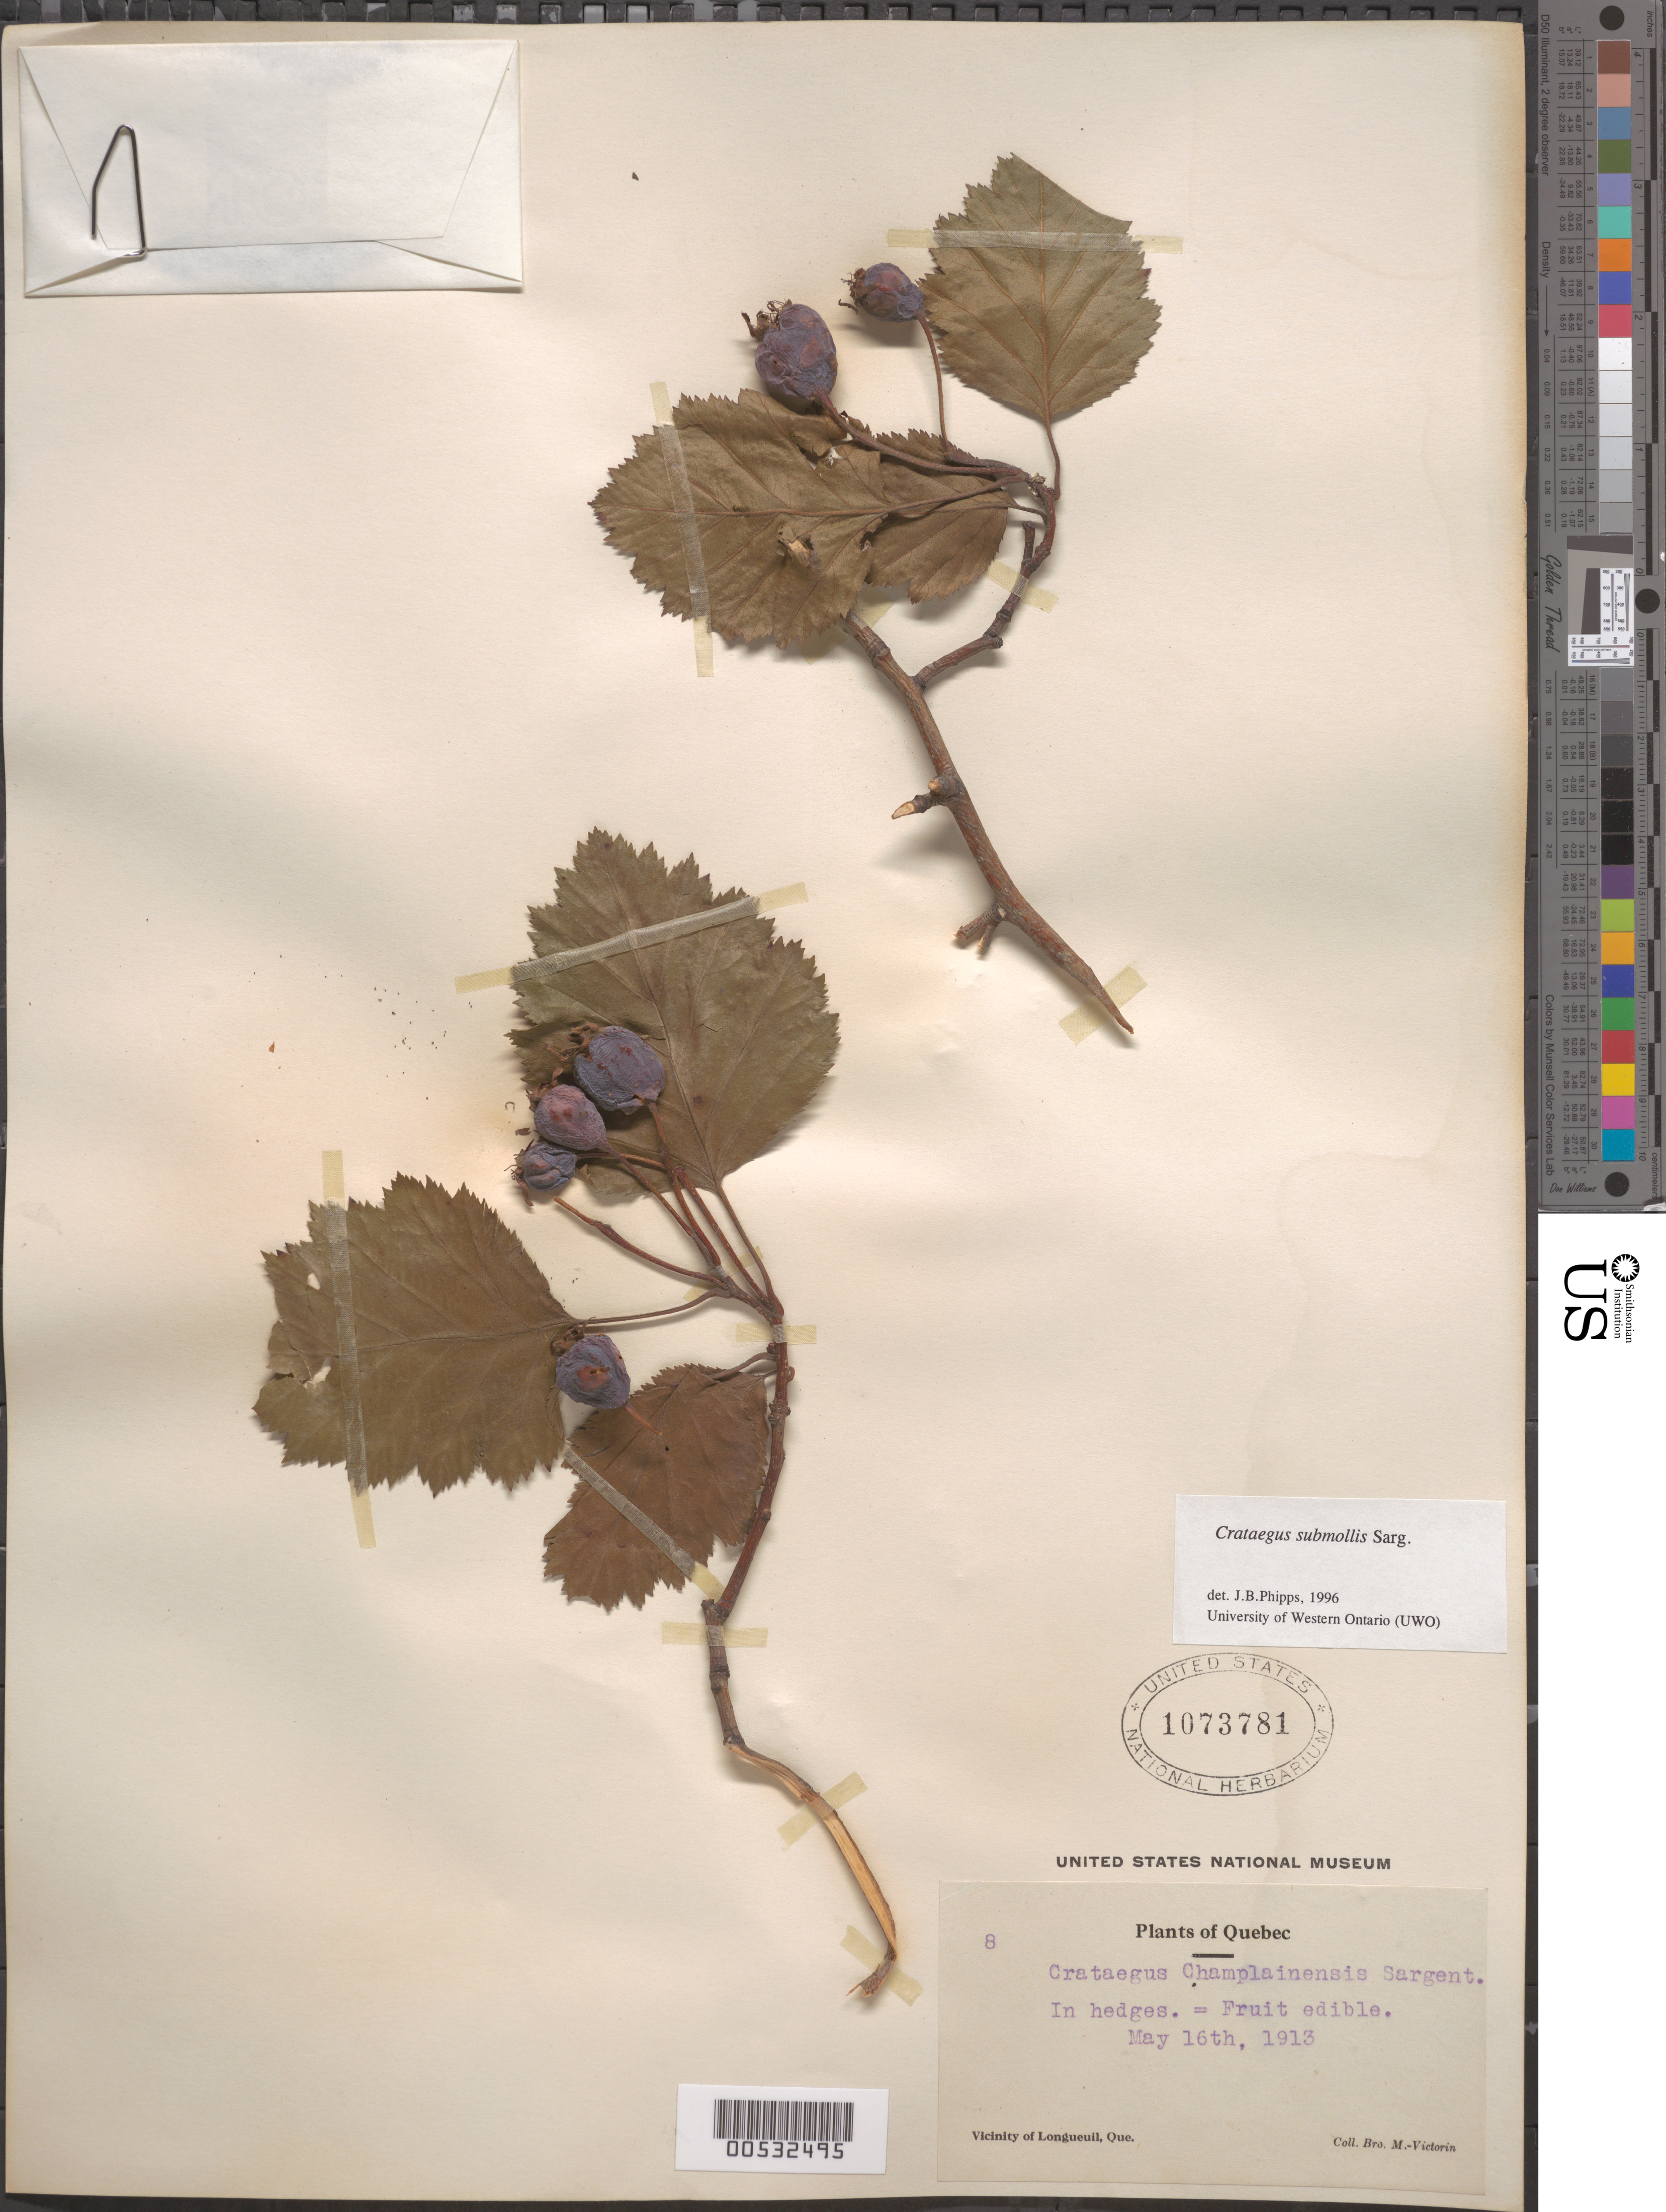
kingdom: Plantae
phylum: Tracheophyta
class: Magnoliopsida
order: Rosales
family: Rosaceae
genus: Crataegus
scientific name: Crataegus submollis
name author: Sarg.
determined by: Phipps, James B., (UWO), University of Western Ontario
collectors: Fr. Marie-Victorin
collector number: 8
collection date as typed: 16 May 1913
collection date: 1913-05-16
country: Canada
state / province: Quebec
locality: Vicinity of Longueuil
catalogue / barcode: US 1073781